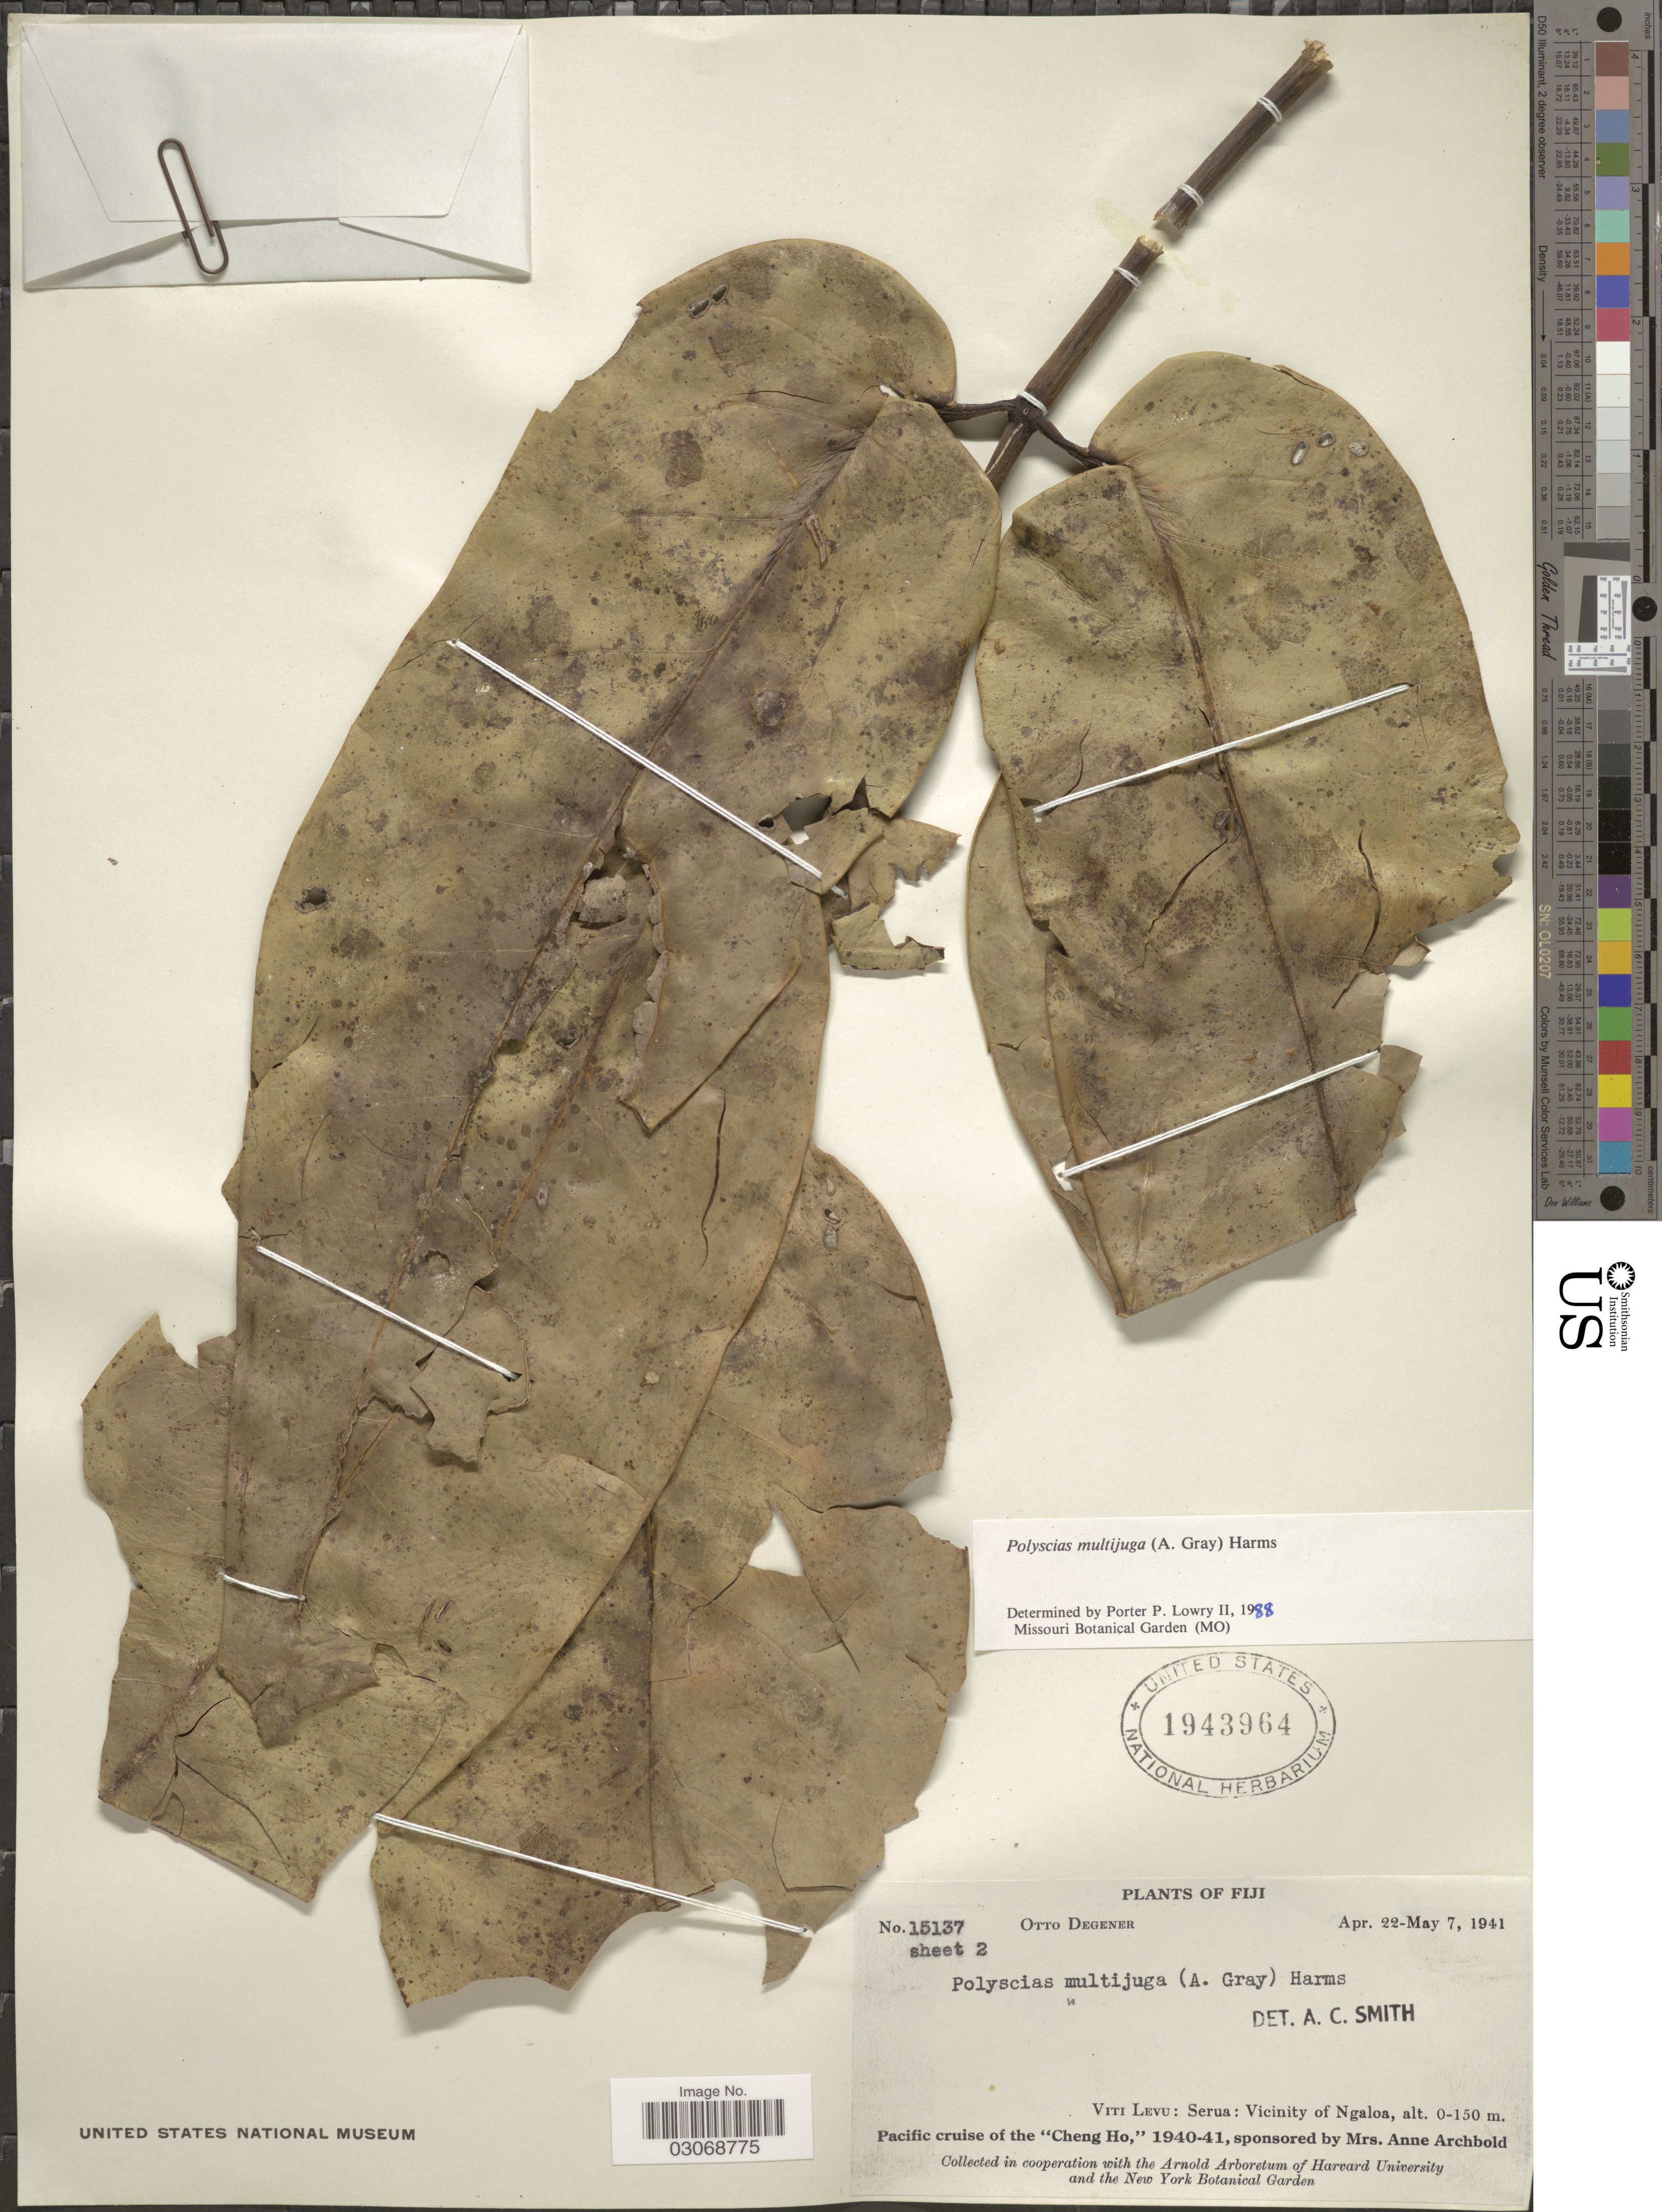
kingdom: Plantae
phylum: Tracheophyta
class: Magnoliopsida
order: Apiales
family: Araliaceae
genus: Polyscias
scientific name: Polyscias multijuga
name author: Harms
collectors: O. Degener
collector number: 15137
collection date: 1941-04-22/1941-05-07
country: Fiji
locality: Viti Levu: Serua: Vicinity of Ngaloa.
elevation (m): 0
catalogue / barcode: US 1943964